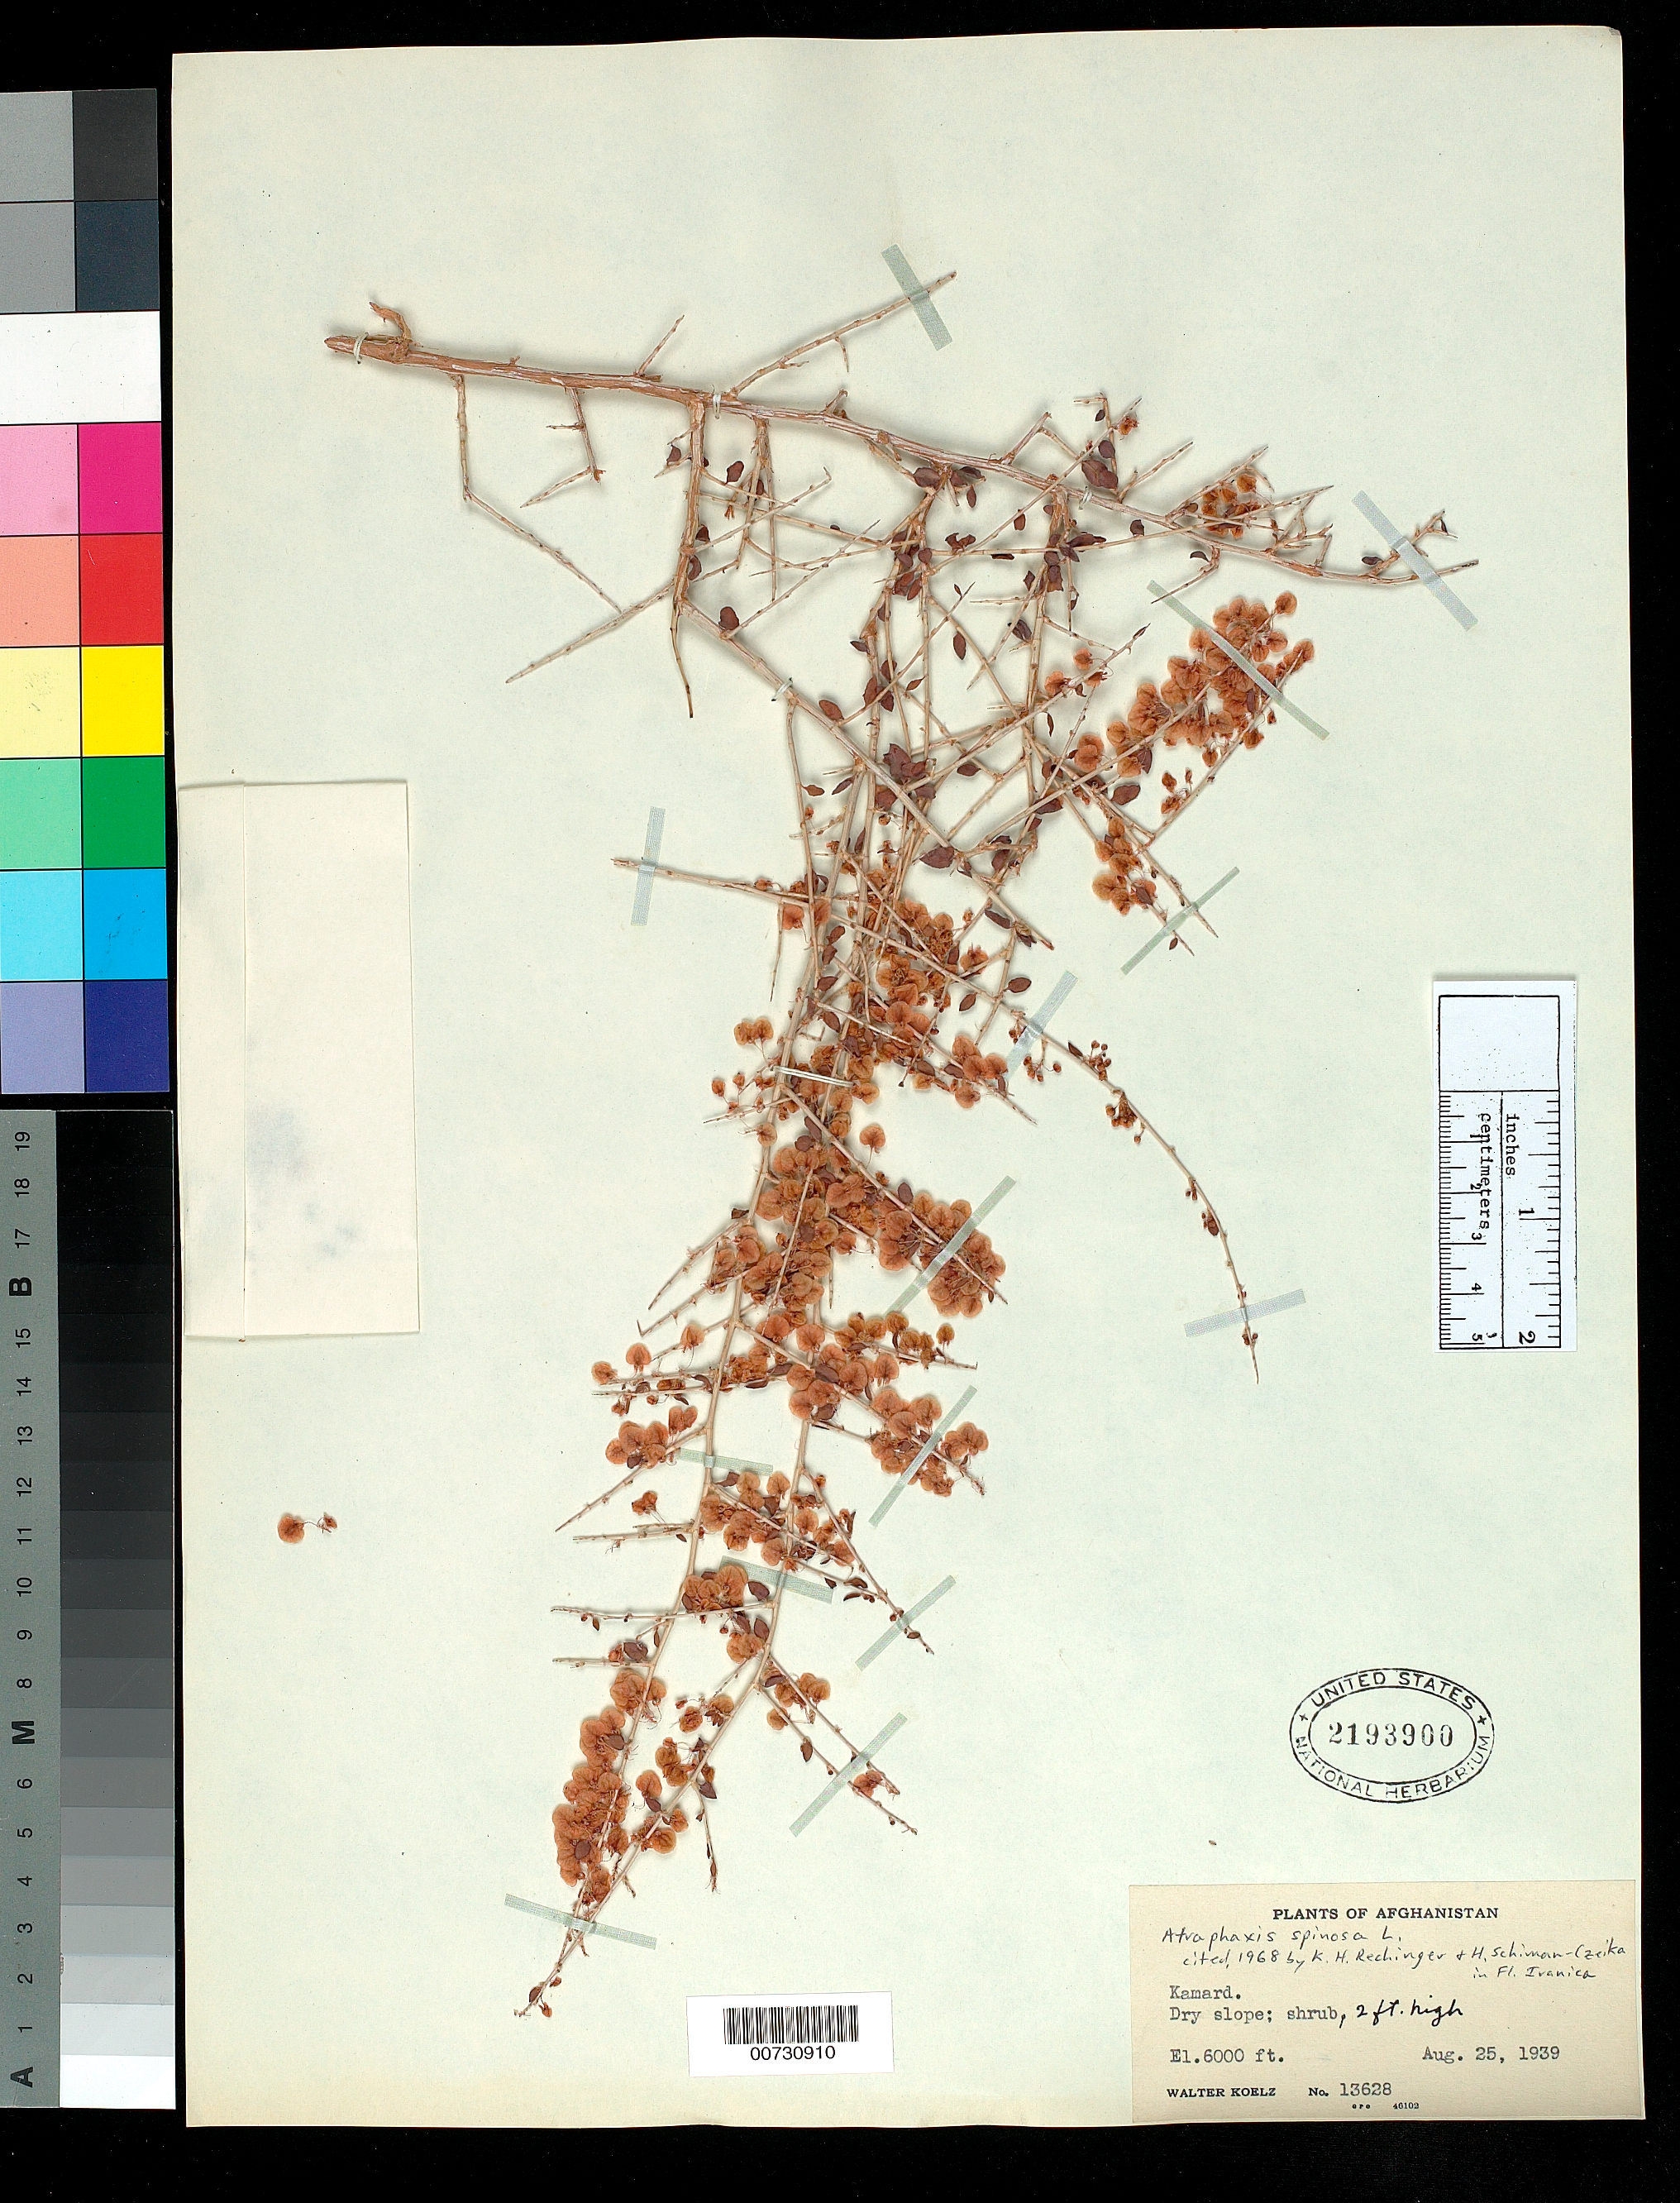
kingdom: Plantae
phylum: Tracheophyta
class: Magnoliopsida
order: Caryophyllales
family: Polygonaceae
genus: Atraphaxis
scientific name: Atraphaxis spinosa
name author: L.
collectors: W. N. Koelz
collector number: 13628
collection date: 1939-08-25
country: Afghanistan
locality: Kamard.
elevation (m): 1829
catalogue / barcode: US 2193900